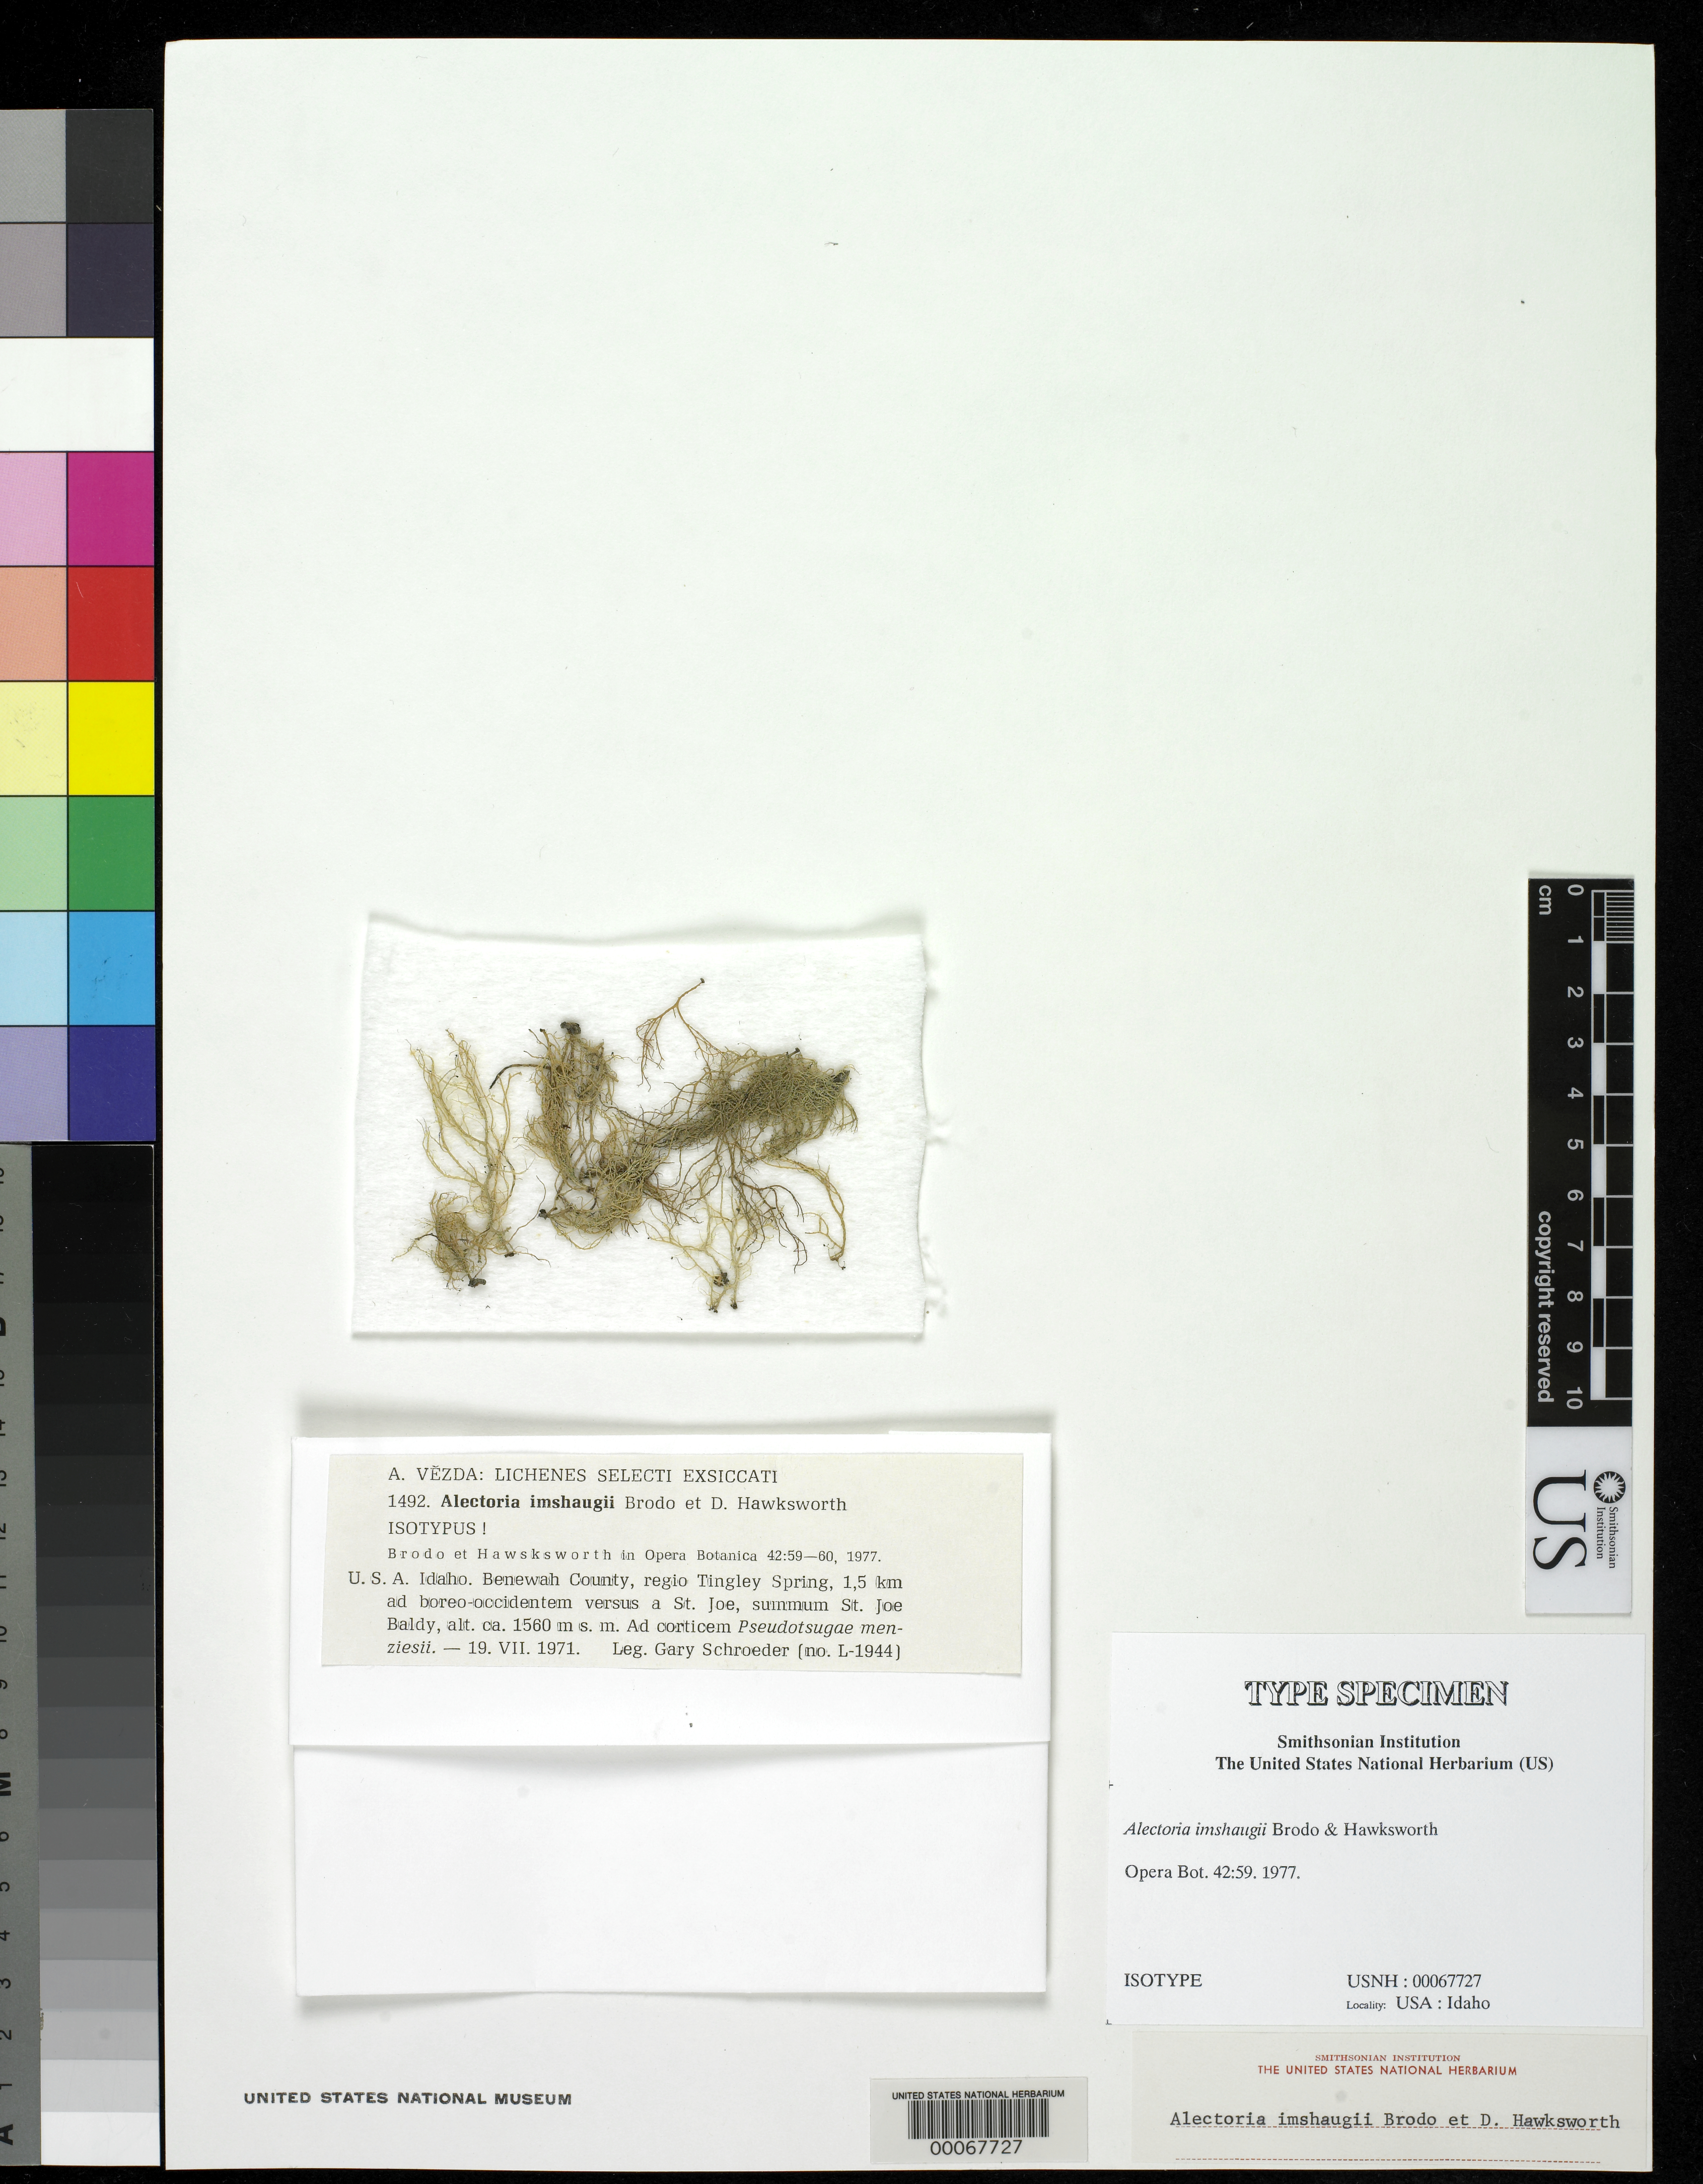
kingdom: Fungi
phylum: Ascomycota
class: Lecanoromycetes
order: Lecanorales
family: Parmeliaceae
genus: Alectoria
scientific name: Alectoria imshaugii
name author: Brodo & D.Hawksw.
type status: Isotype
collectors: G. Schroeder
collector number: L-1944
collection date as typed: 19 Jul 1971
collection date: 1971-07-19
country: United States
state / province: Idaho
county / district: Benewah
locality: Near Tingley Spring.